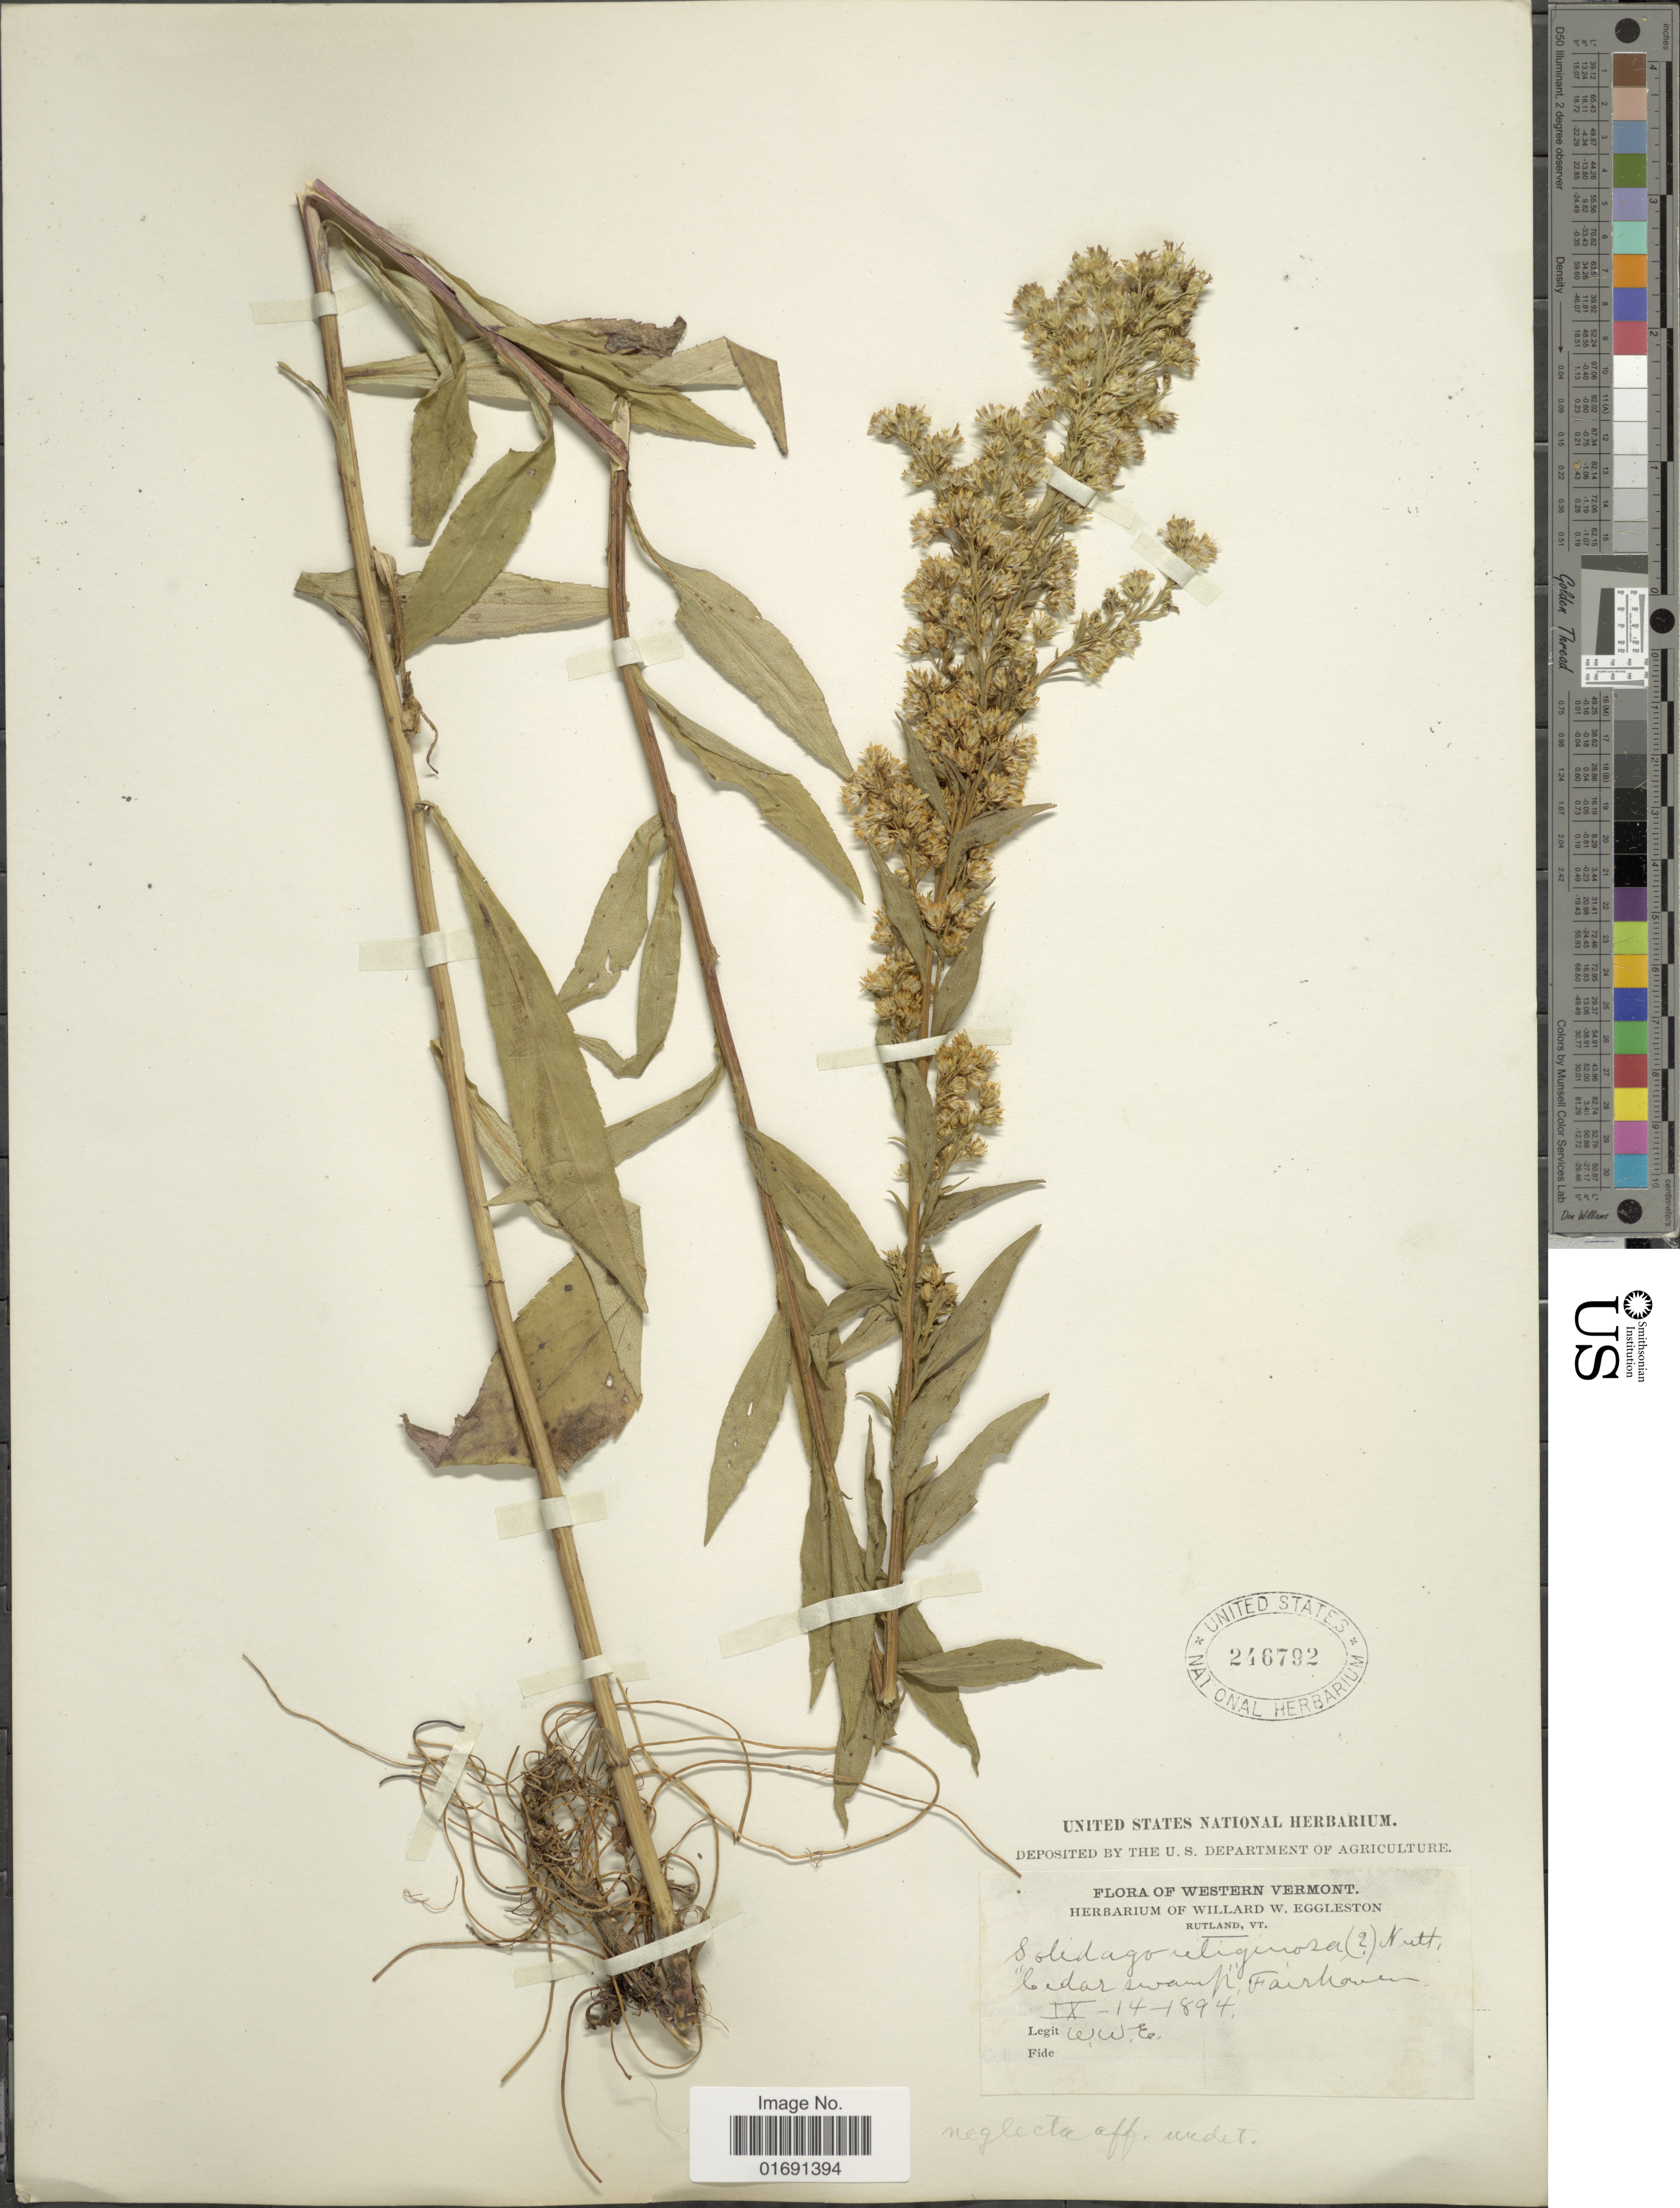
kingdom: Plantae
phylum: Tracheophyta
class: Magnoliopsida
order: Asterales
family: Asteraceae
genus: Solidago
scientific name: Solidago uniligulata var. neglecta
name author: Fernald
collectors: W. W. Eggleston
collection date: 1894-09-14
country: United States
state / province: Massachusetts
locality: Western Vermont, Cedar Swamp, Fairhaven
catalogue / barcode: US 246792